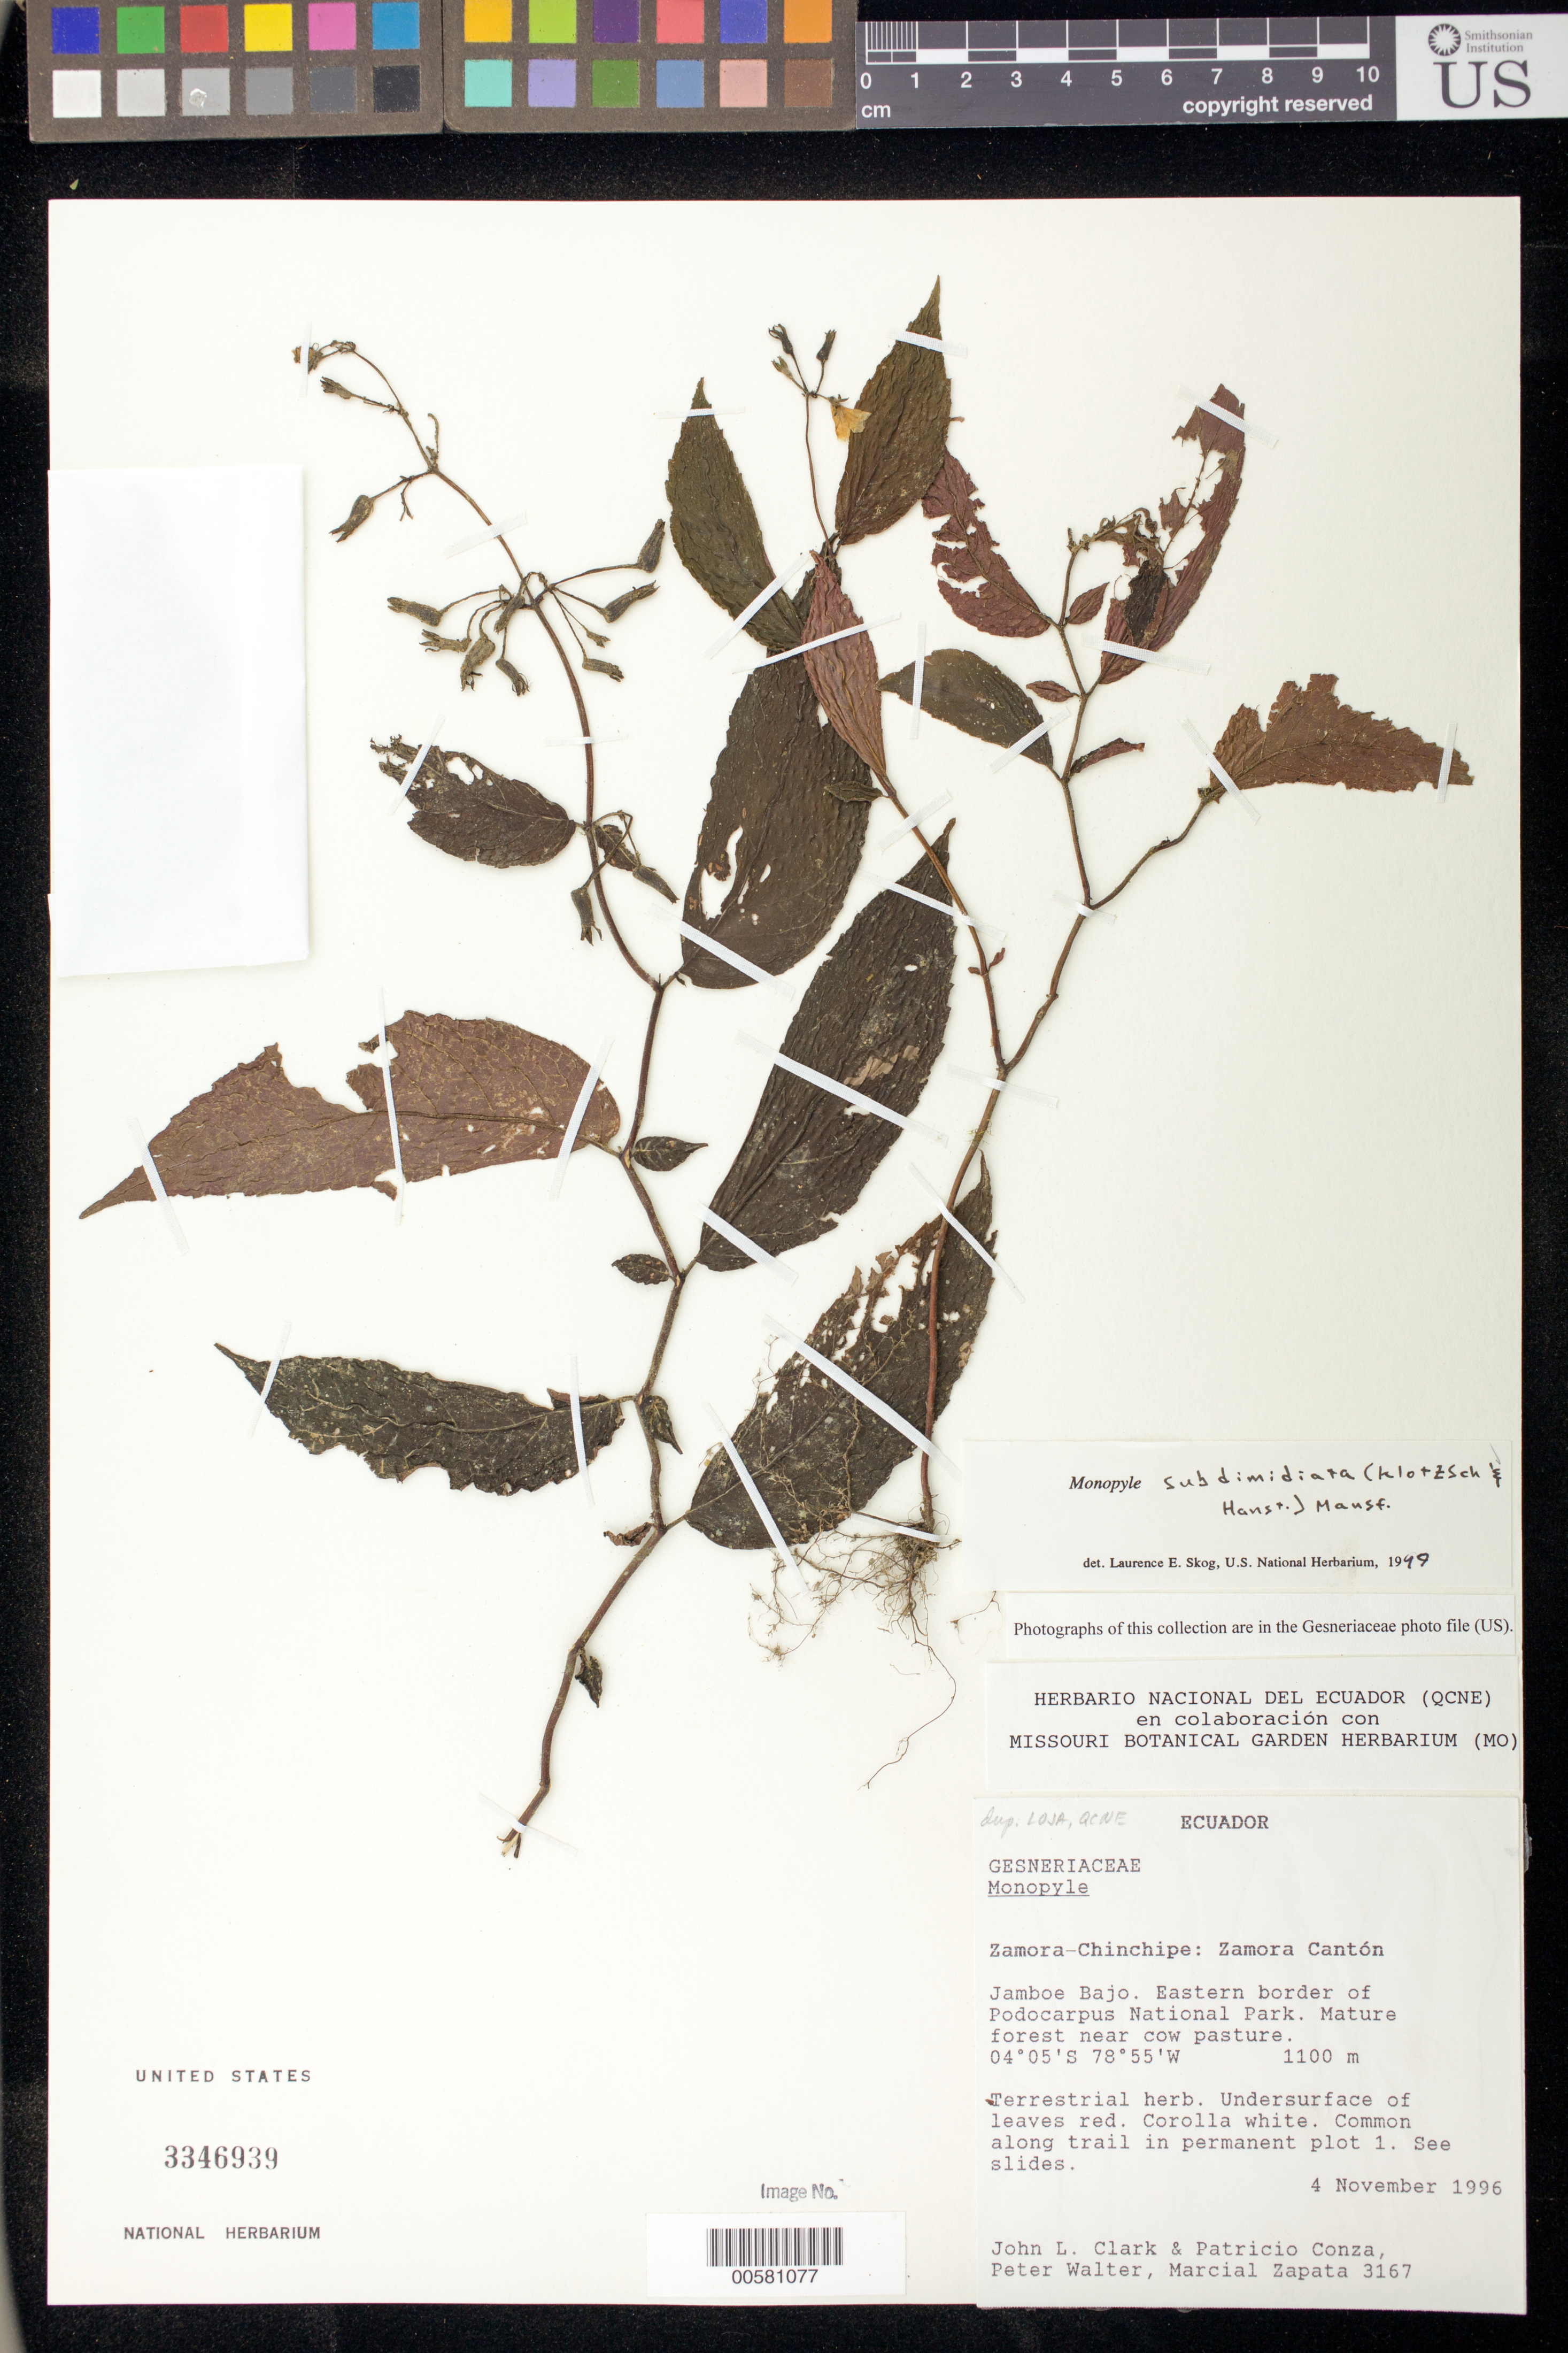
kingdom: Plantae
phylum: Tracheophyta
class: Magnoliopsida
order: Lamiales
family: Gesneriaceae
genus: Monopyle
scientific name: Monopyle subdimidiata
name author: (Klotzsch & Hanst.) Mansf.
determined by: Clark, J. L., (SEL), The Marie Selby Botanical Garden (UNITED STATES)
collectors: J. L. Clark, P. Conza, P. Walter & M. Zapata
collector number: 3167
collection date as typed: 04 Nov 1996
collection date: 1996-11-04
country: Ecuador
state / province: Zamora-Chinchipe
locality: Zamora Cantón. Jamboe Bajo, eastern border of Podocarpus National Park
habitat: Mature forest near cow pasture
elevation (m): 1100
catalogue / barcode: US 3346939